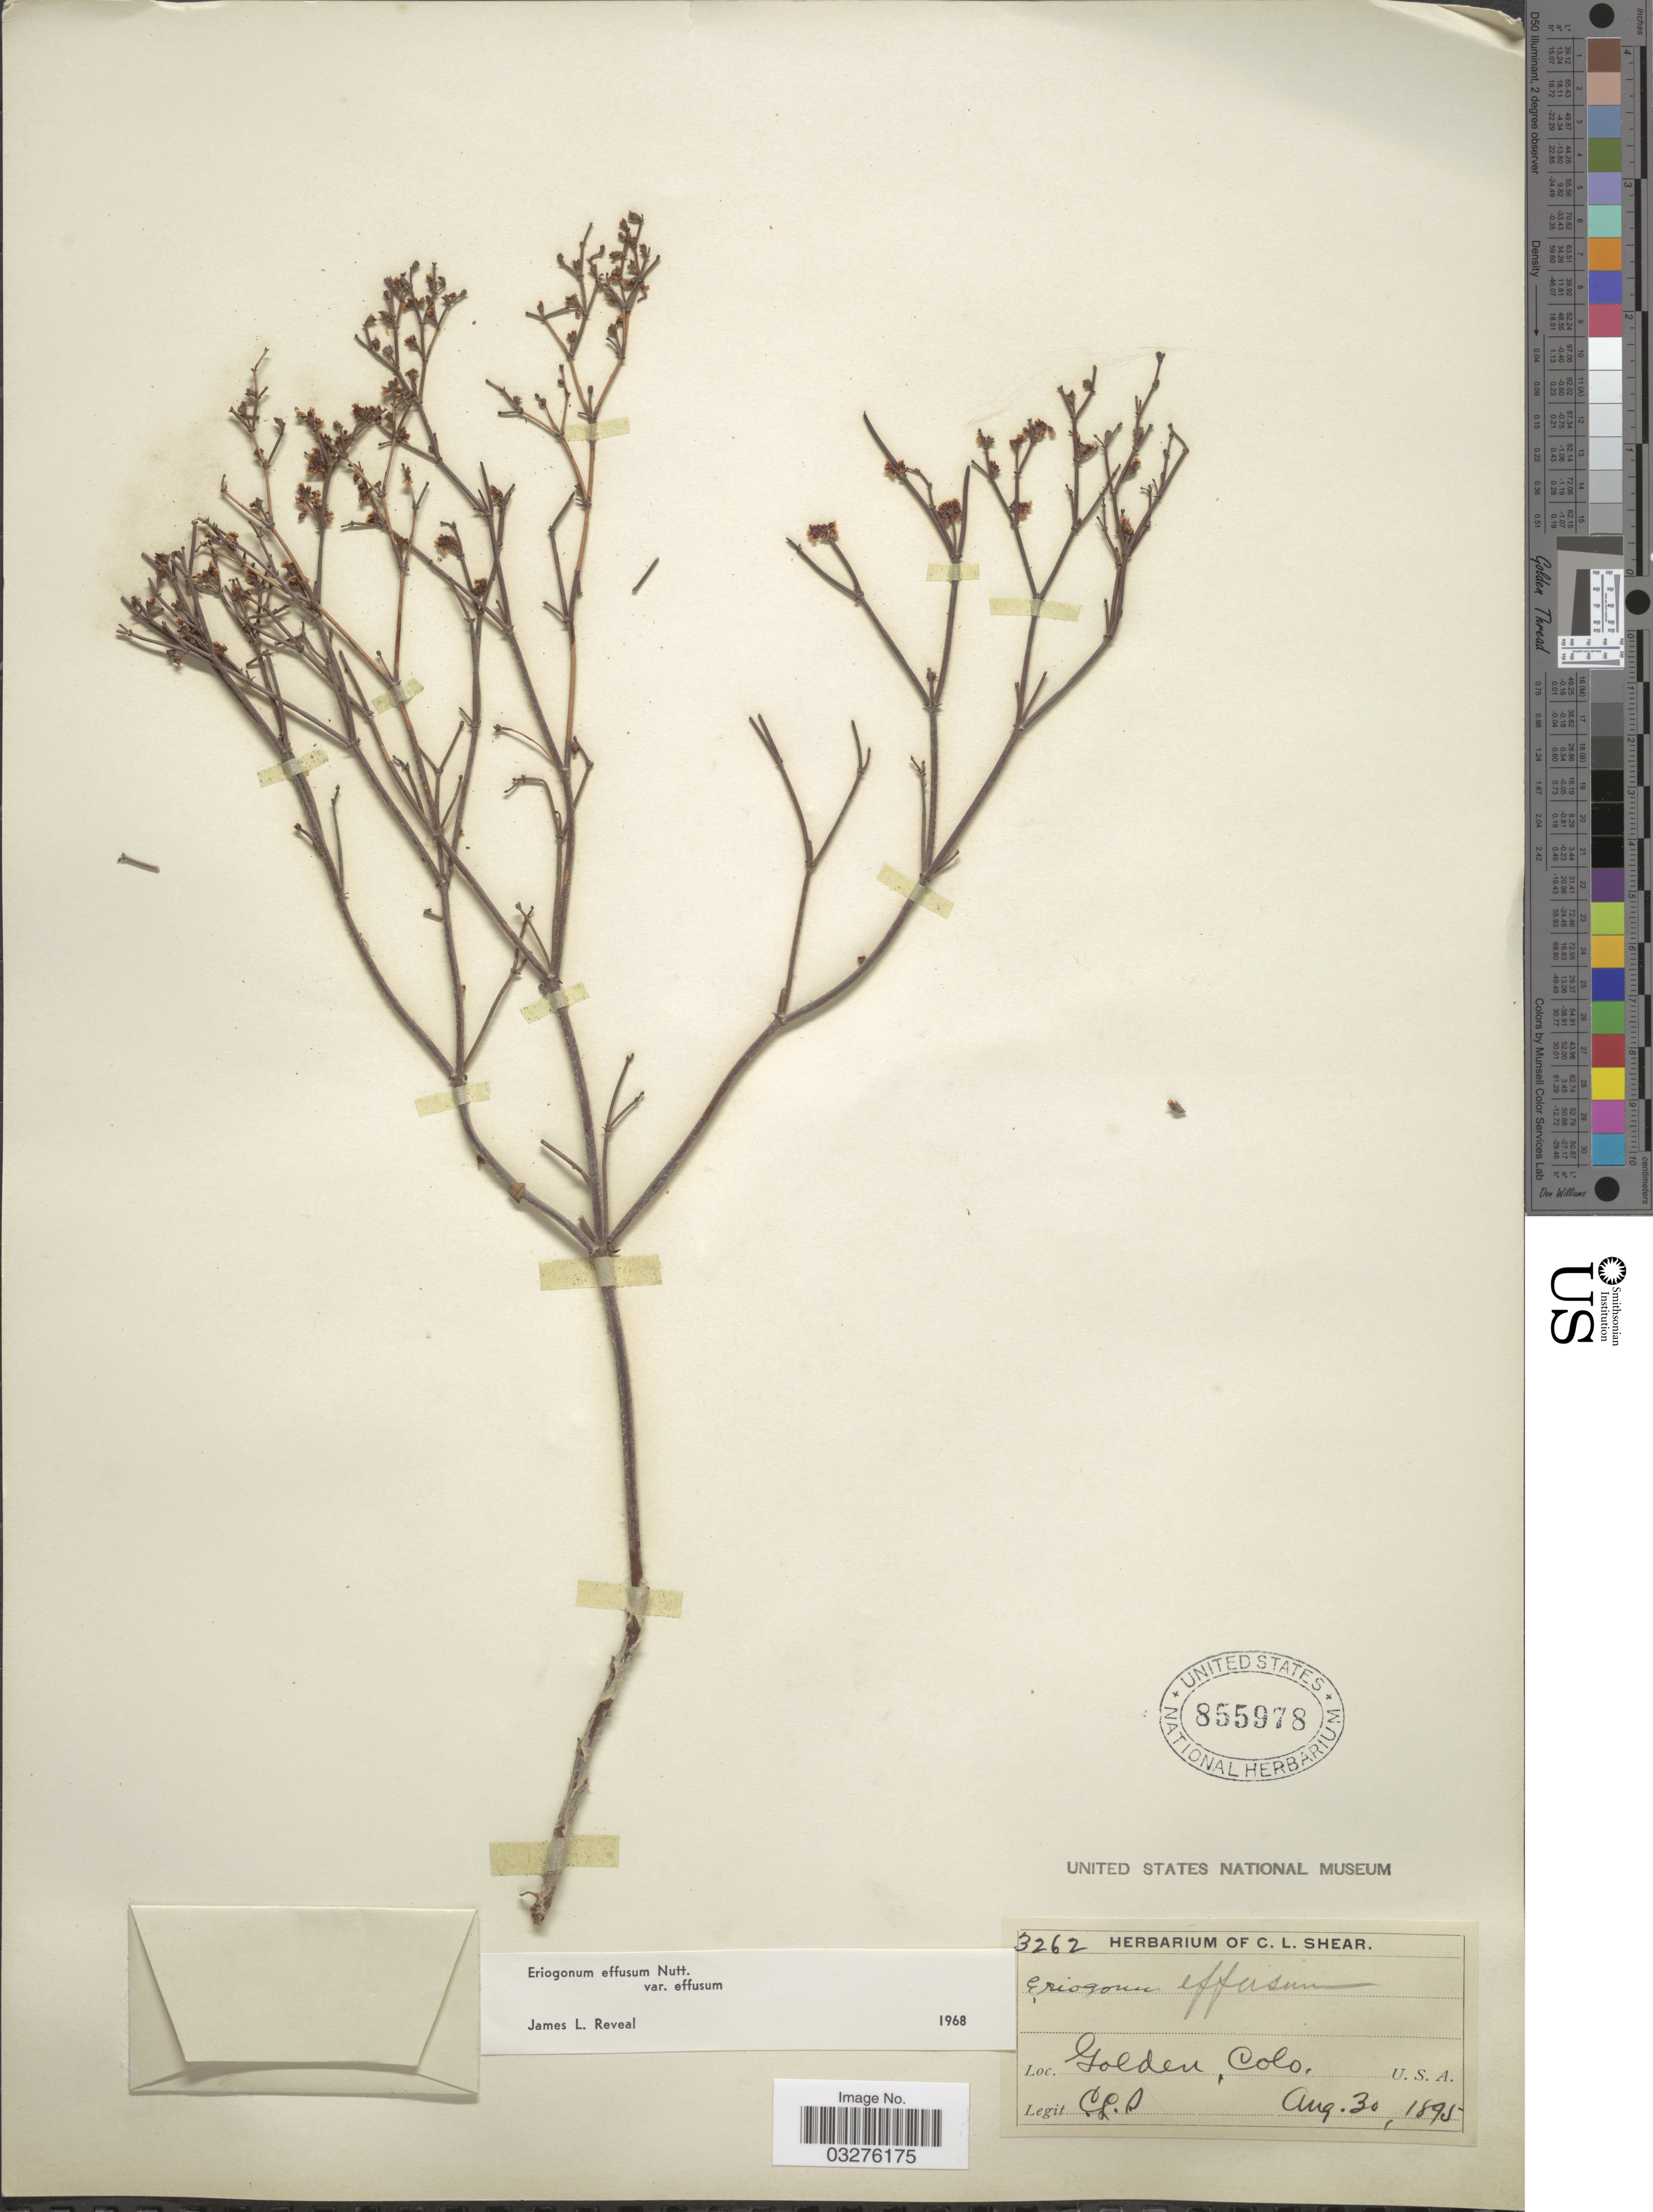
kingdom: Plantae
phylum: Tracheophyta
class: Magnoliopsida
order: Caryophyllales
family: Polygonaceae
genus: Eriogonum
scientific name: Eriogonum effusum var. effusum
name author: Nutt.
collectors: C. L. Shear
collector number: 3262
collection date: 1895-08-30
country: United States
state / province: Colorado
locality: Golden.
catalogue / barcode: US 855978